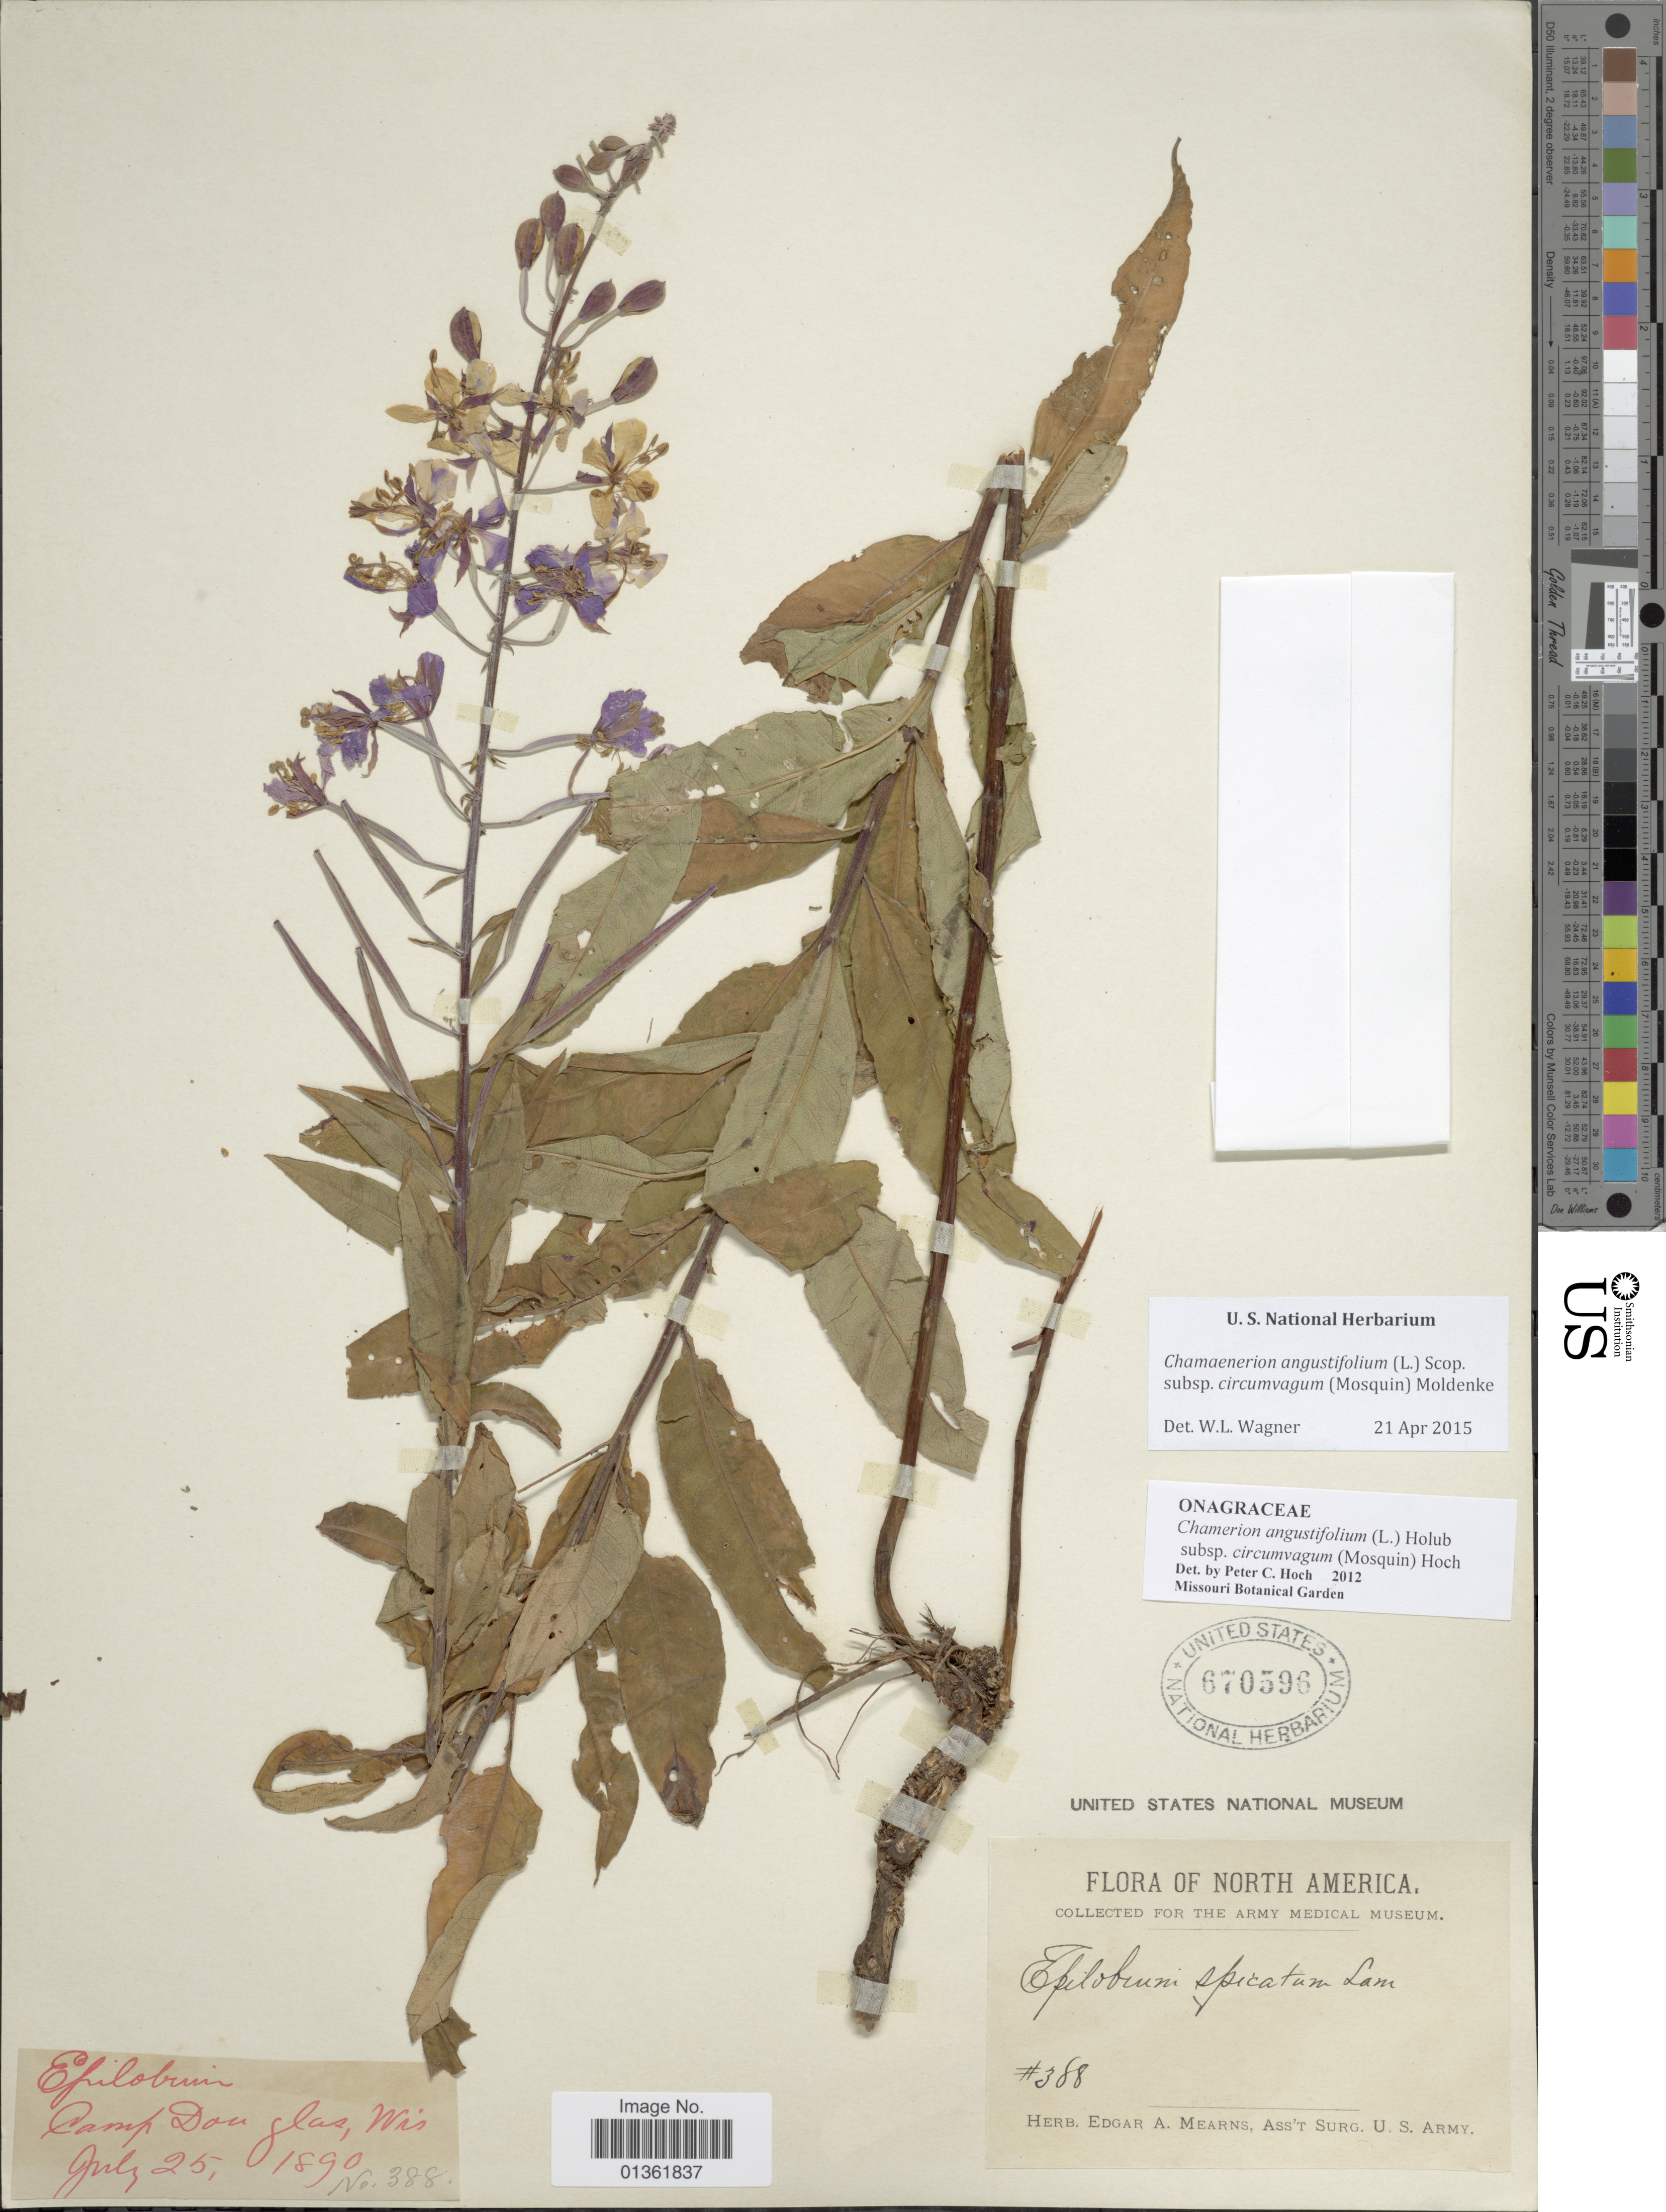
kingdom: Plantae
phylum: Tracheophyta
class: Magnoliopsida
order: Myrtales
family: Onagraceae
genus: Chamaenerion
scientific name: Chamaenerion angustifolium subsp. circumvagum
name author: (Mosquin) Moldenke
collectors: ex herb. Edgar A. Mearns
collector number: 388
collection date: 1890-07-25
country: United States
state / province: Wisconsin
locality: Camp Douglas, North America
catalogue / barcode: US 670596